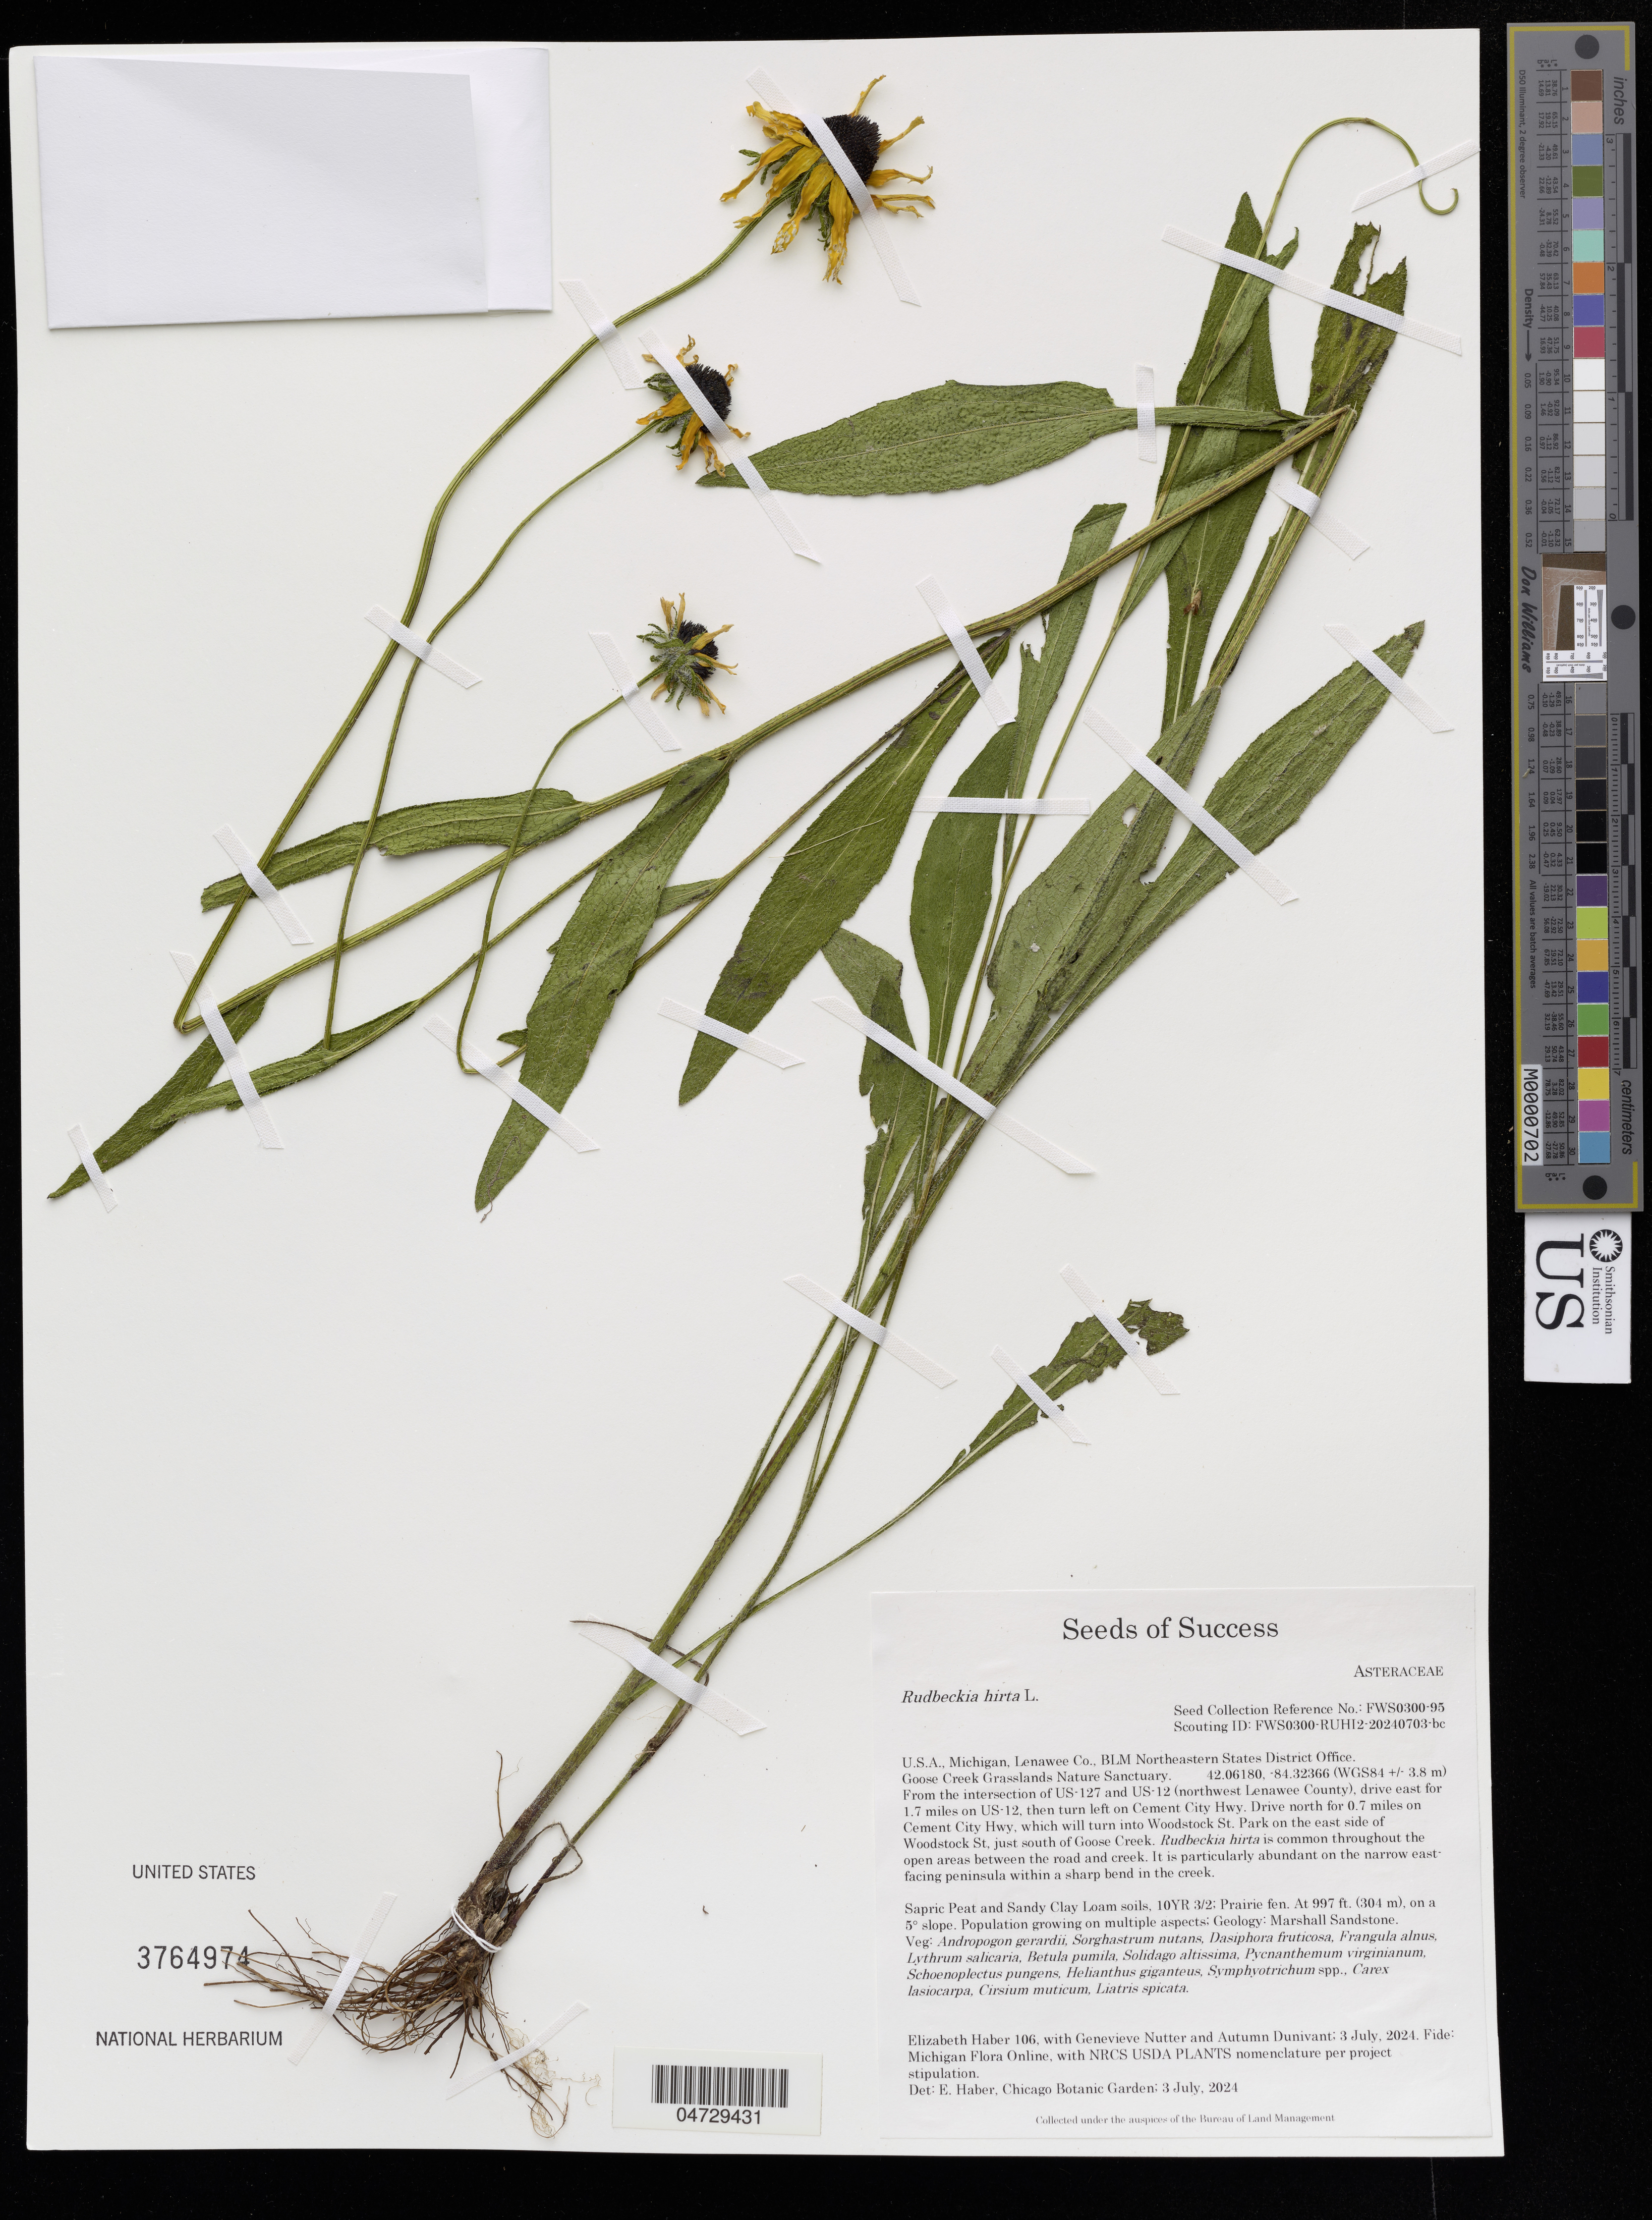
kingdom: Plantae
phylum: Tracheophyta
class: Magnoliopsida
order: Asterales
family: Asteraceae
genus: Rudbeckia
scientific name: Rudbeckia hirta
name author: L.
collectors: E. Haber, G. Nutter & A. Dunivant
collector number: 106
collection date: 2024-07-03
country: United States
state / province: Michigan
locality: U.S.A., Michigan, Lenawee Co., BLM Northeastern States District Office. Goose Creek Grasslands Nature Sanctuary.(WGS84 +/- 3.8 m). From the intersection of US‑127 and US‑12 (northwest Lenawee County), drive east for 1.7 miles on US‑12, then turn left on Cement City Hwy. Drive north for 0.7 miles on Cement City Hwy, which will turn into Woodstock St. Park on the east side of Woodstock St, just south of Goose Creek. Rudbeckia hirta is common throughout the open areas between the road and creek. It is particularly abundant on the narrow east-facing peninsula within a sharp bend in the creek.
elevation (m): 304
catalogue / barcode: US 3764974